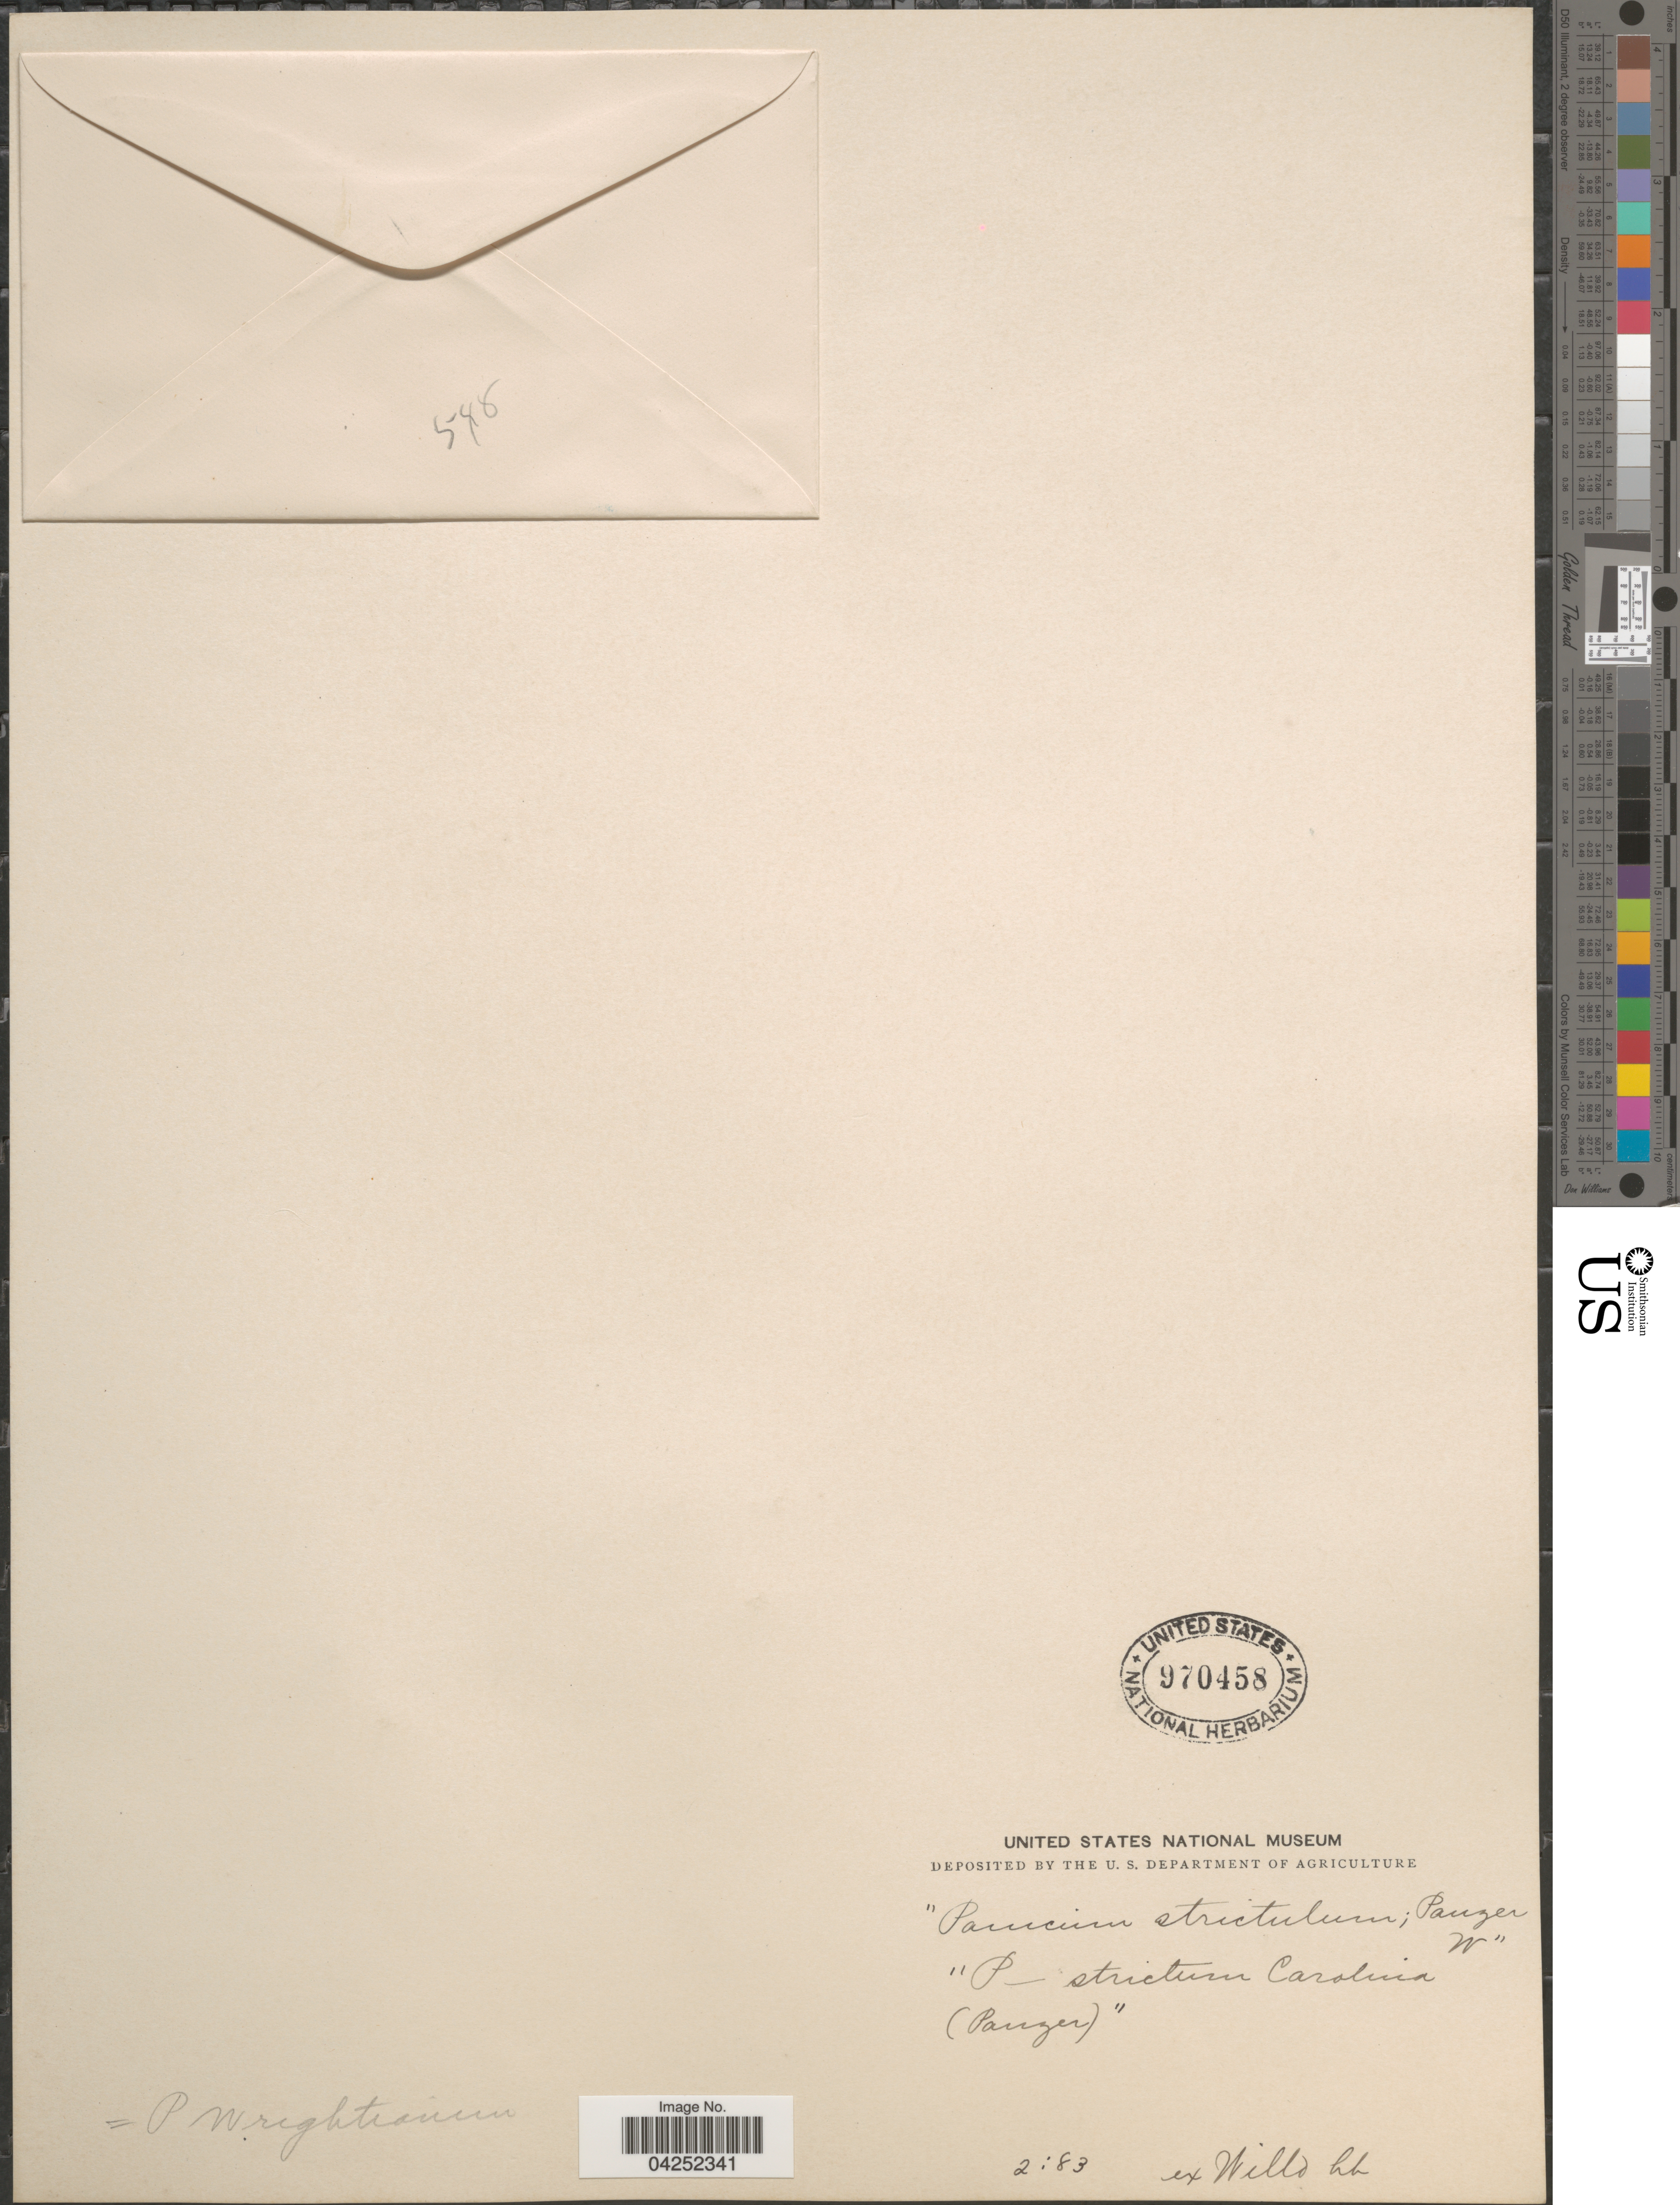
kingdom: Plantae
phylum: Tracheophyta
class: Liliopsida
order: Poales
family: Poaceae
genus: Dichanthelium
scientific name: Dichanthelium acuminatum var. longiligulatum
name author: (Nash) Gould & C.A. Clark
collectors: Ex herb. Willd.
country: United States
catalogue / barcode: US 970458